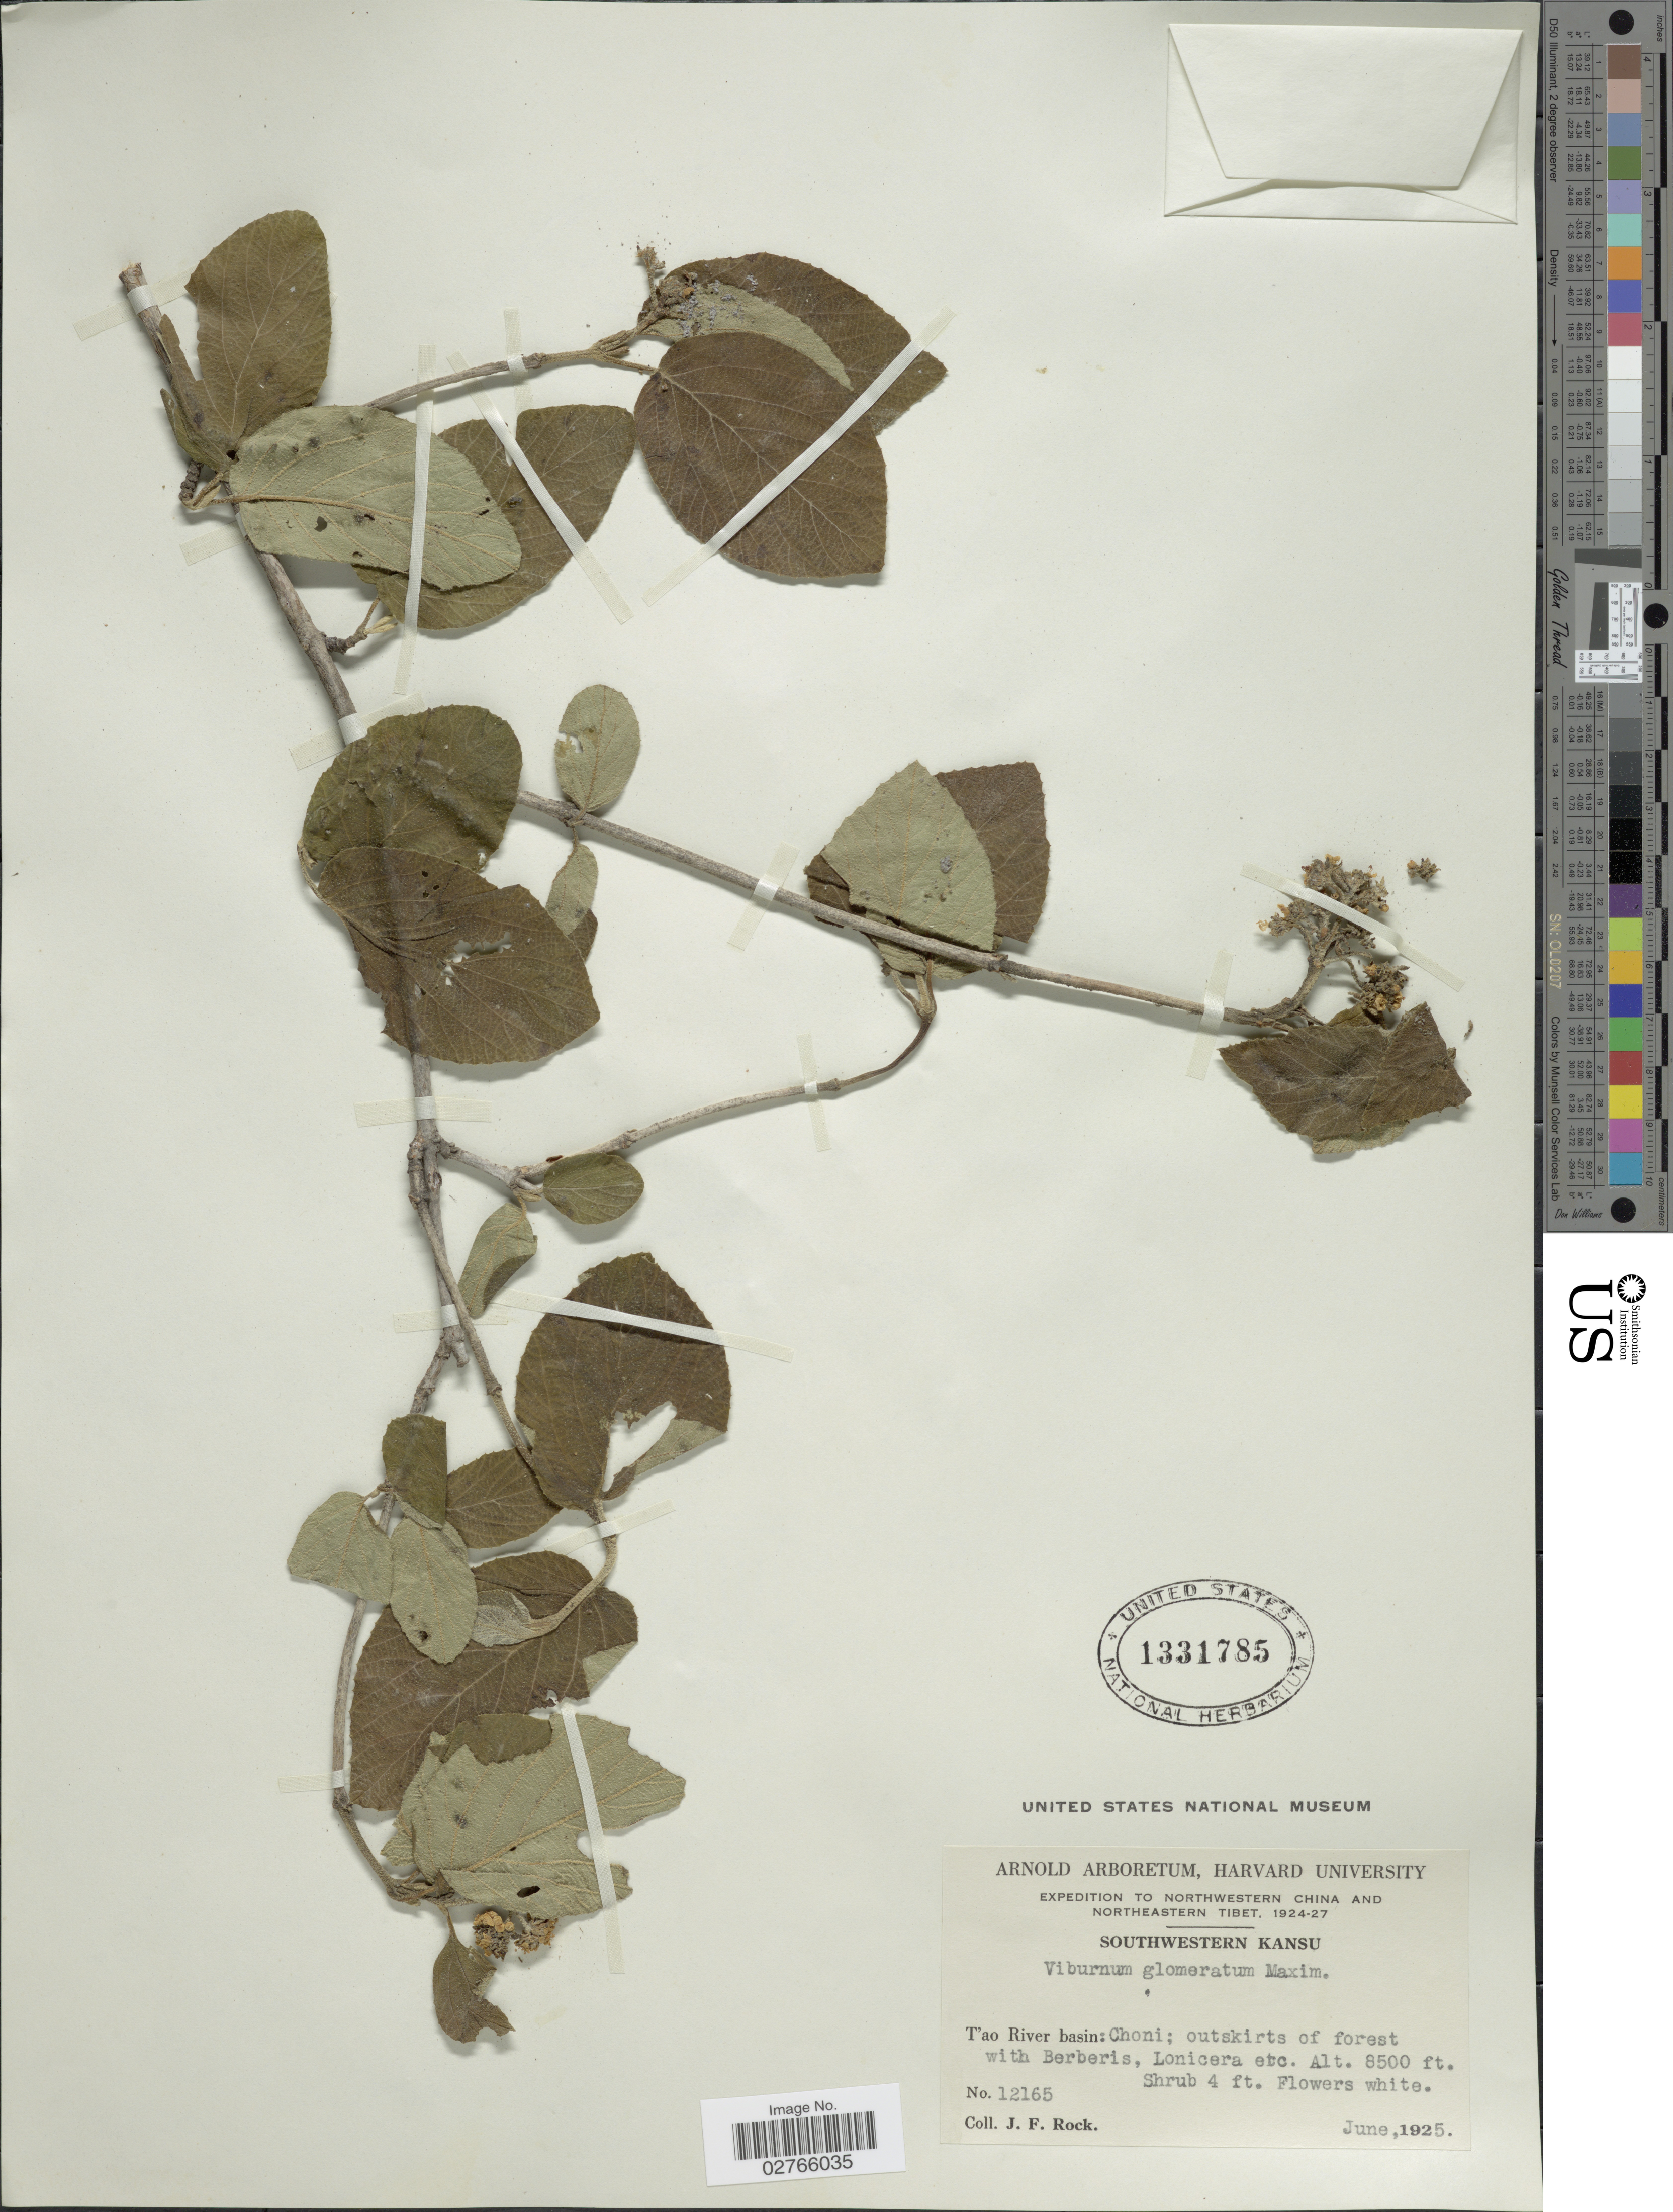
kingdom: Plantae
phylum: Tracheophyta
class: Magnoliopsida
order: Dipsacales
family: Viburnaceae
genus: Viburnum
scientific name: Viburnum glomeratum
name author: Maxim.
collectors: J. Rock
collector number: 12165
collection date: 1925-06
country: China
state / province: Gansu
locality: Northwestern China, Southwestern Kansu, T'ao River basin: Choni.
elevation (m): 2591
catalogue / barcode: US 1331785